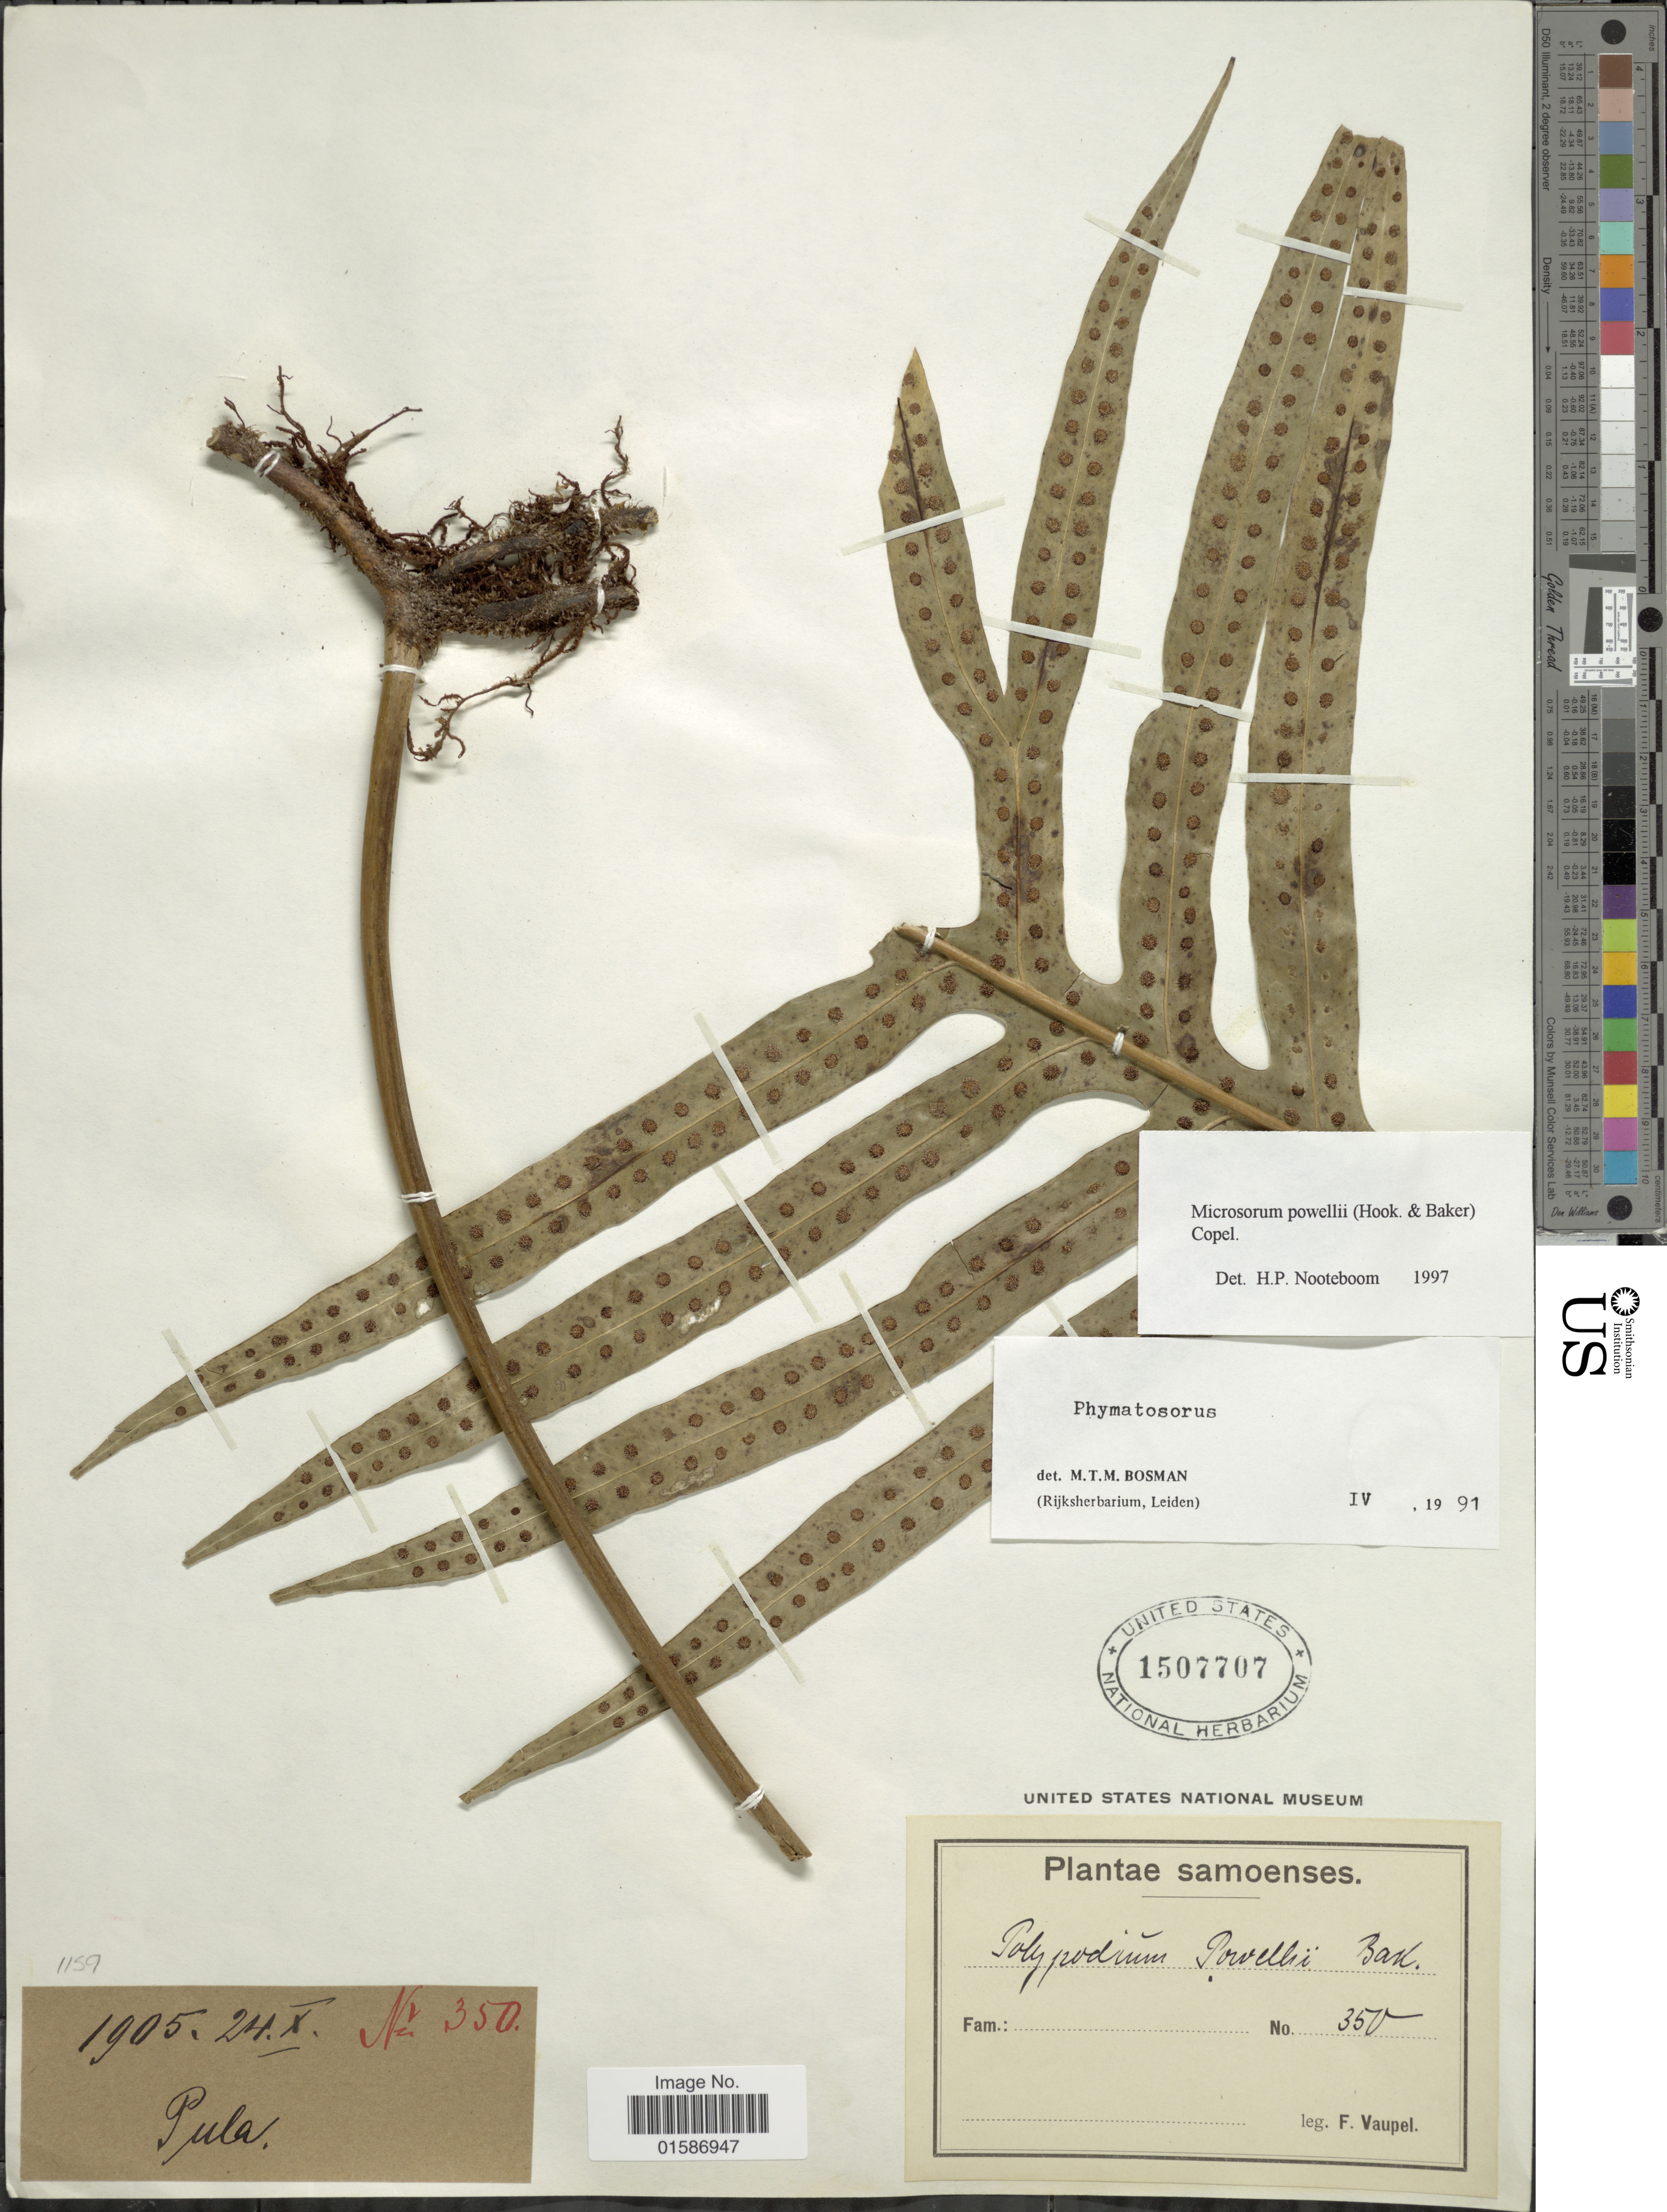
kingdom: Plantae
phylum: Tracheophyta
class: Polypodiopsida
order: Polypodiales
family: Polypodiaceae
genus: Microsorum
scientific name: Microsorum powellii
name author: (Baker) Copel.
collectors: F. Vaupel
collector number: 350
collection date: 1905-10-24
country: Samoa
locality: Samoenses, Pula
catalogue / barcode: US 1507707